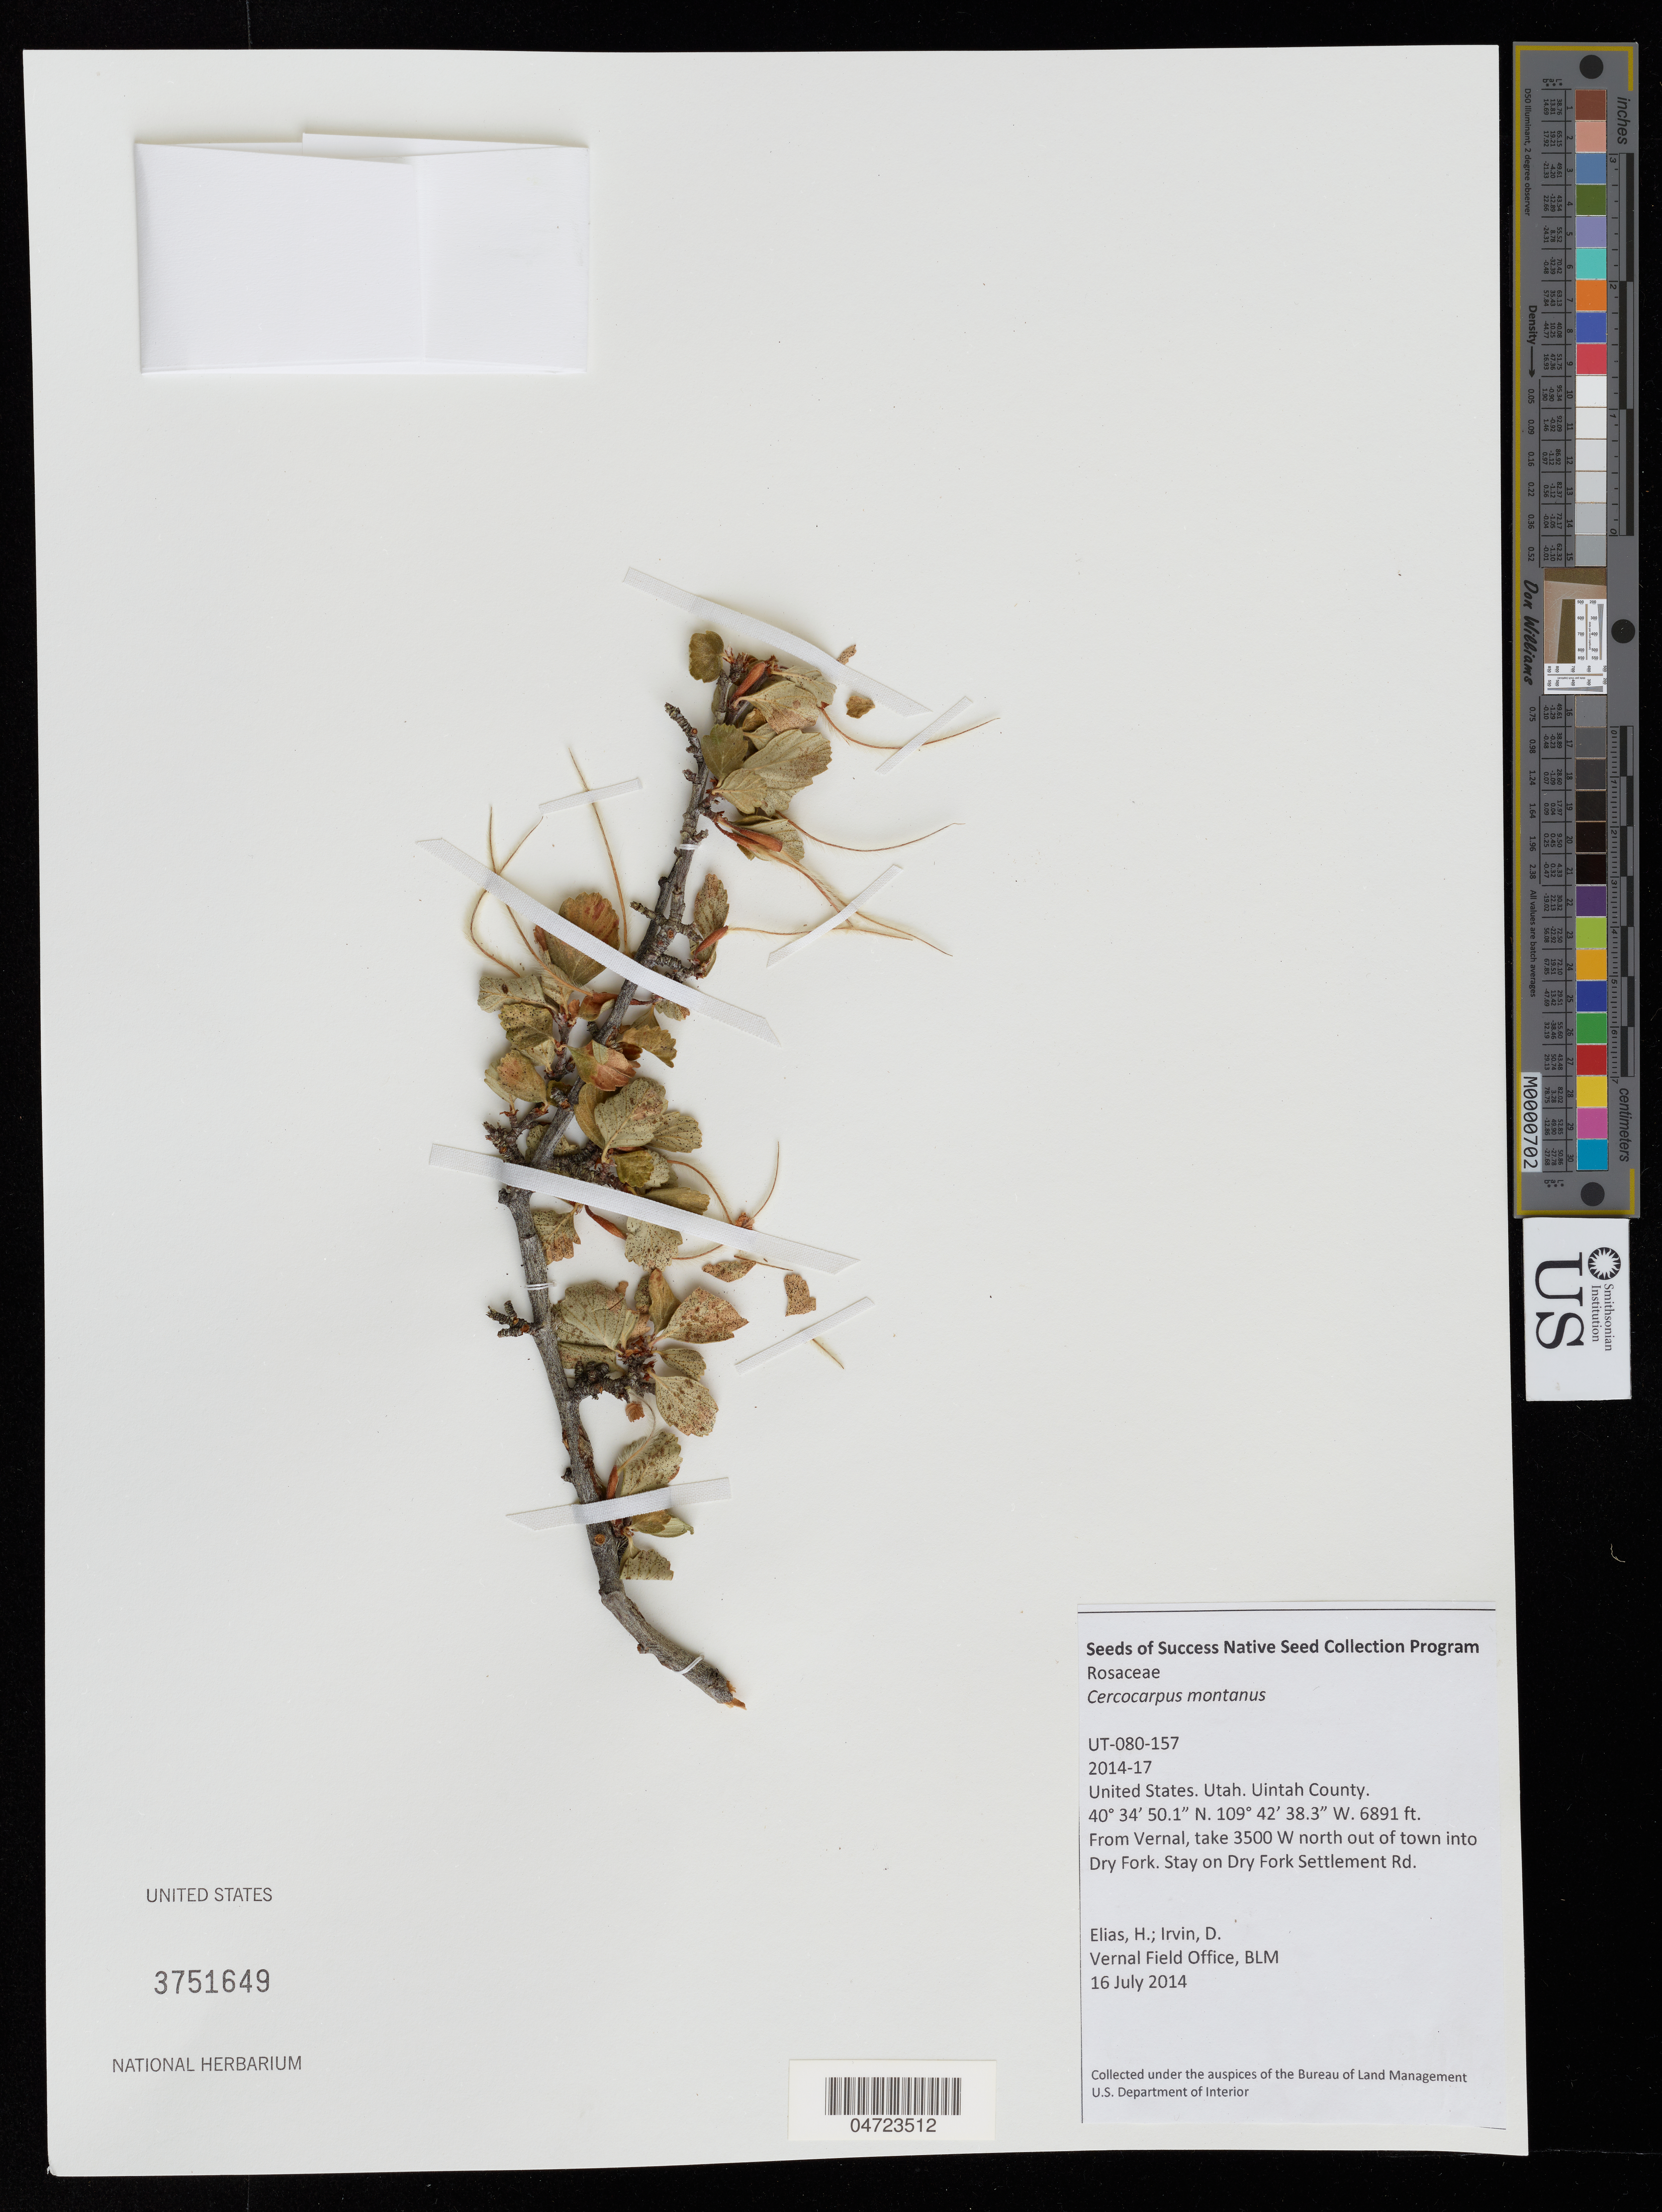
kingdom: Plantae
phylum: Tracheophyta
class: Magnoliopsida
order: Rosales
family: Rosaceae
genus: Cercocarpus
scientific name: Cercocarpus montanus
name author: Raf.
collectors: H. Elias & D. Irvin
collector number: UT-080-157/2014-17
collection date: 2014-07-16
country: United States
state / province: Utah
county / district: Uintah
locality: Uintah County. From Vernal, take 3500 W north out of town into Dry Fork. Stay on Dry Fork Settlement Rd.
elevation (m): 2100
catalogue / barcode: US 3751649